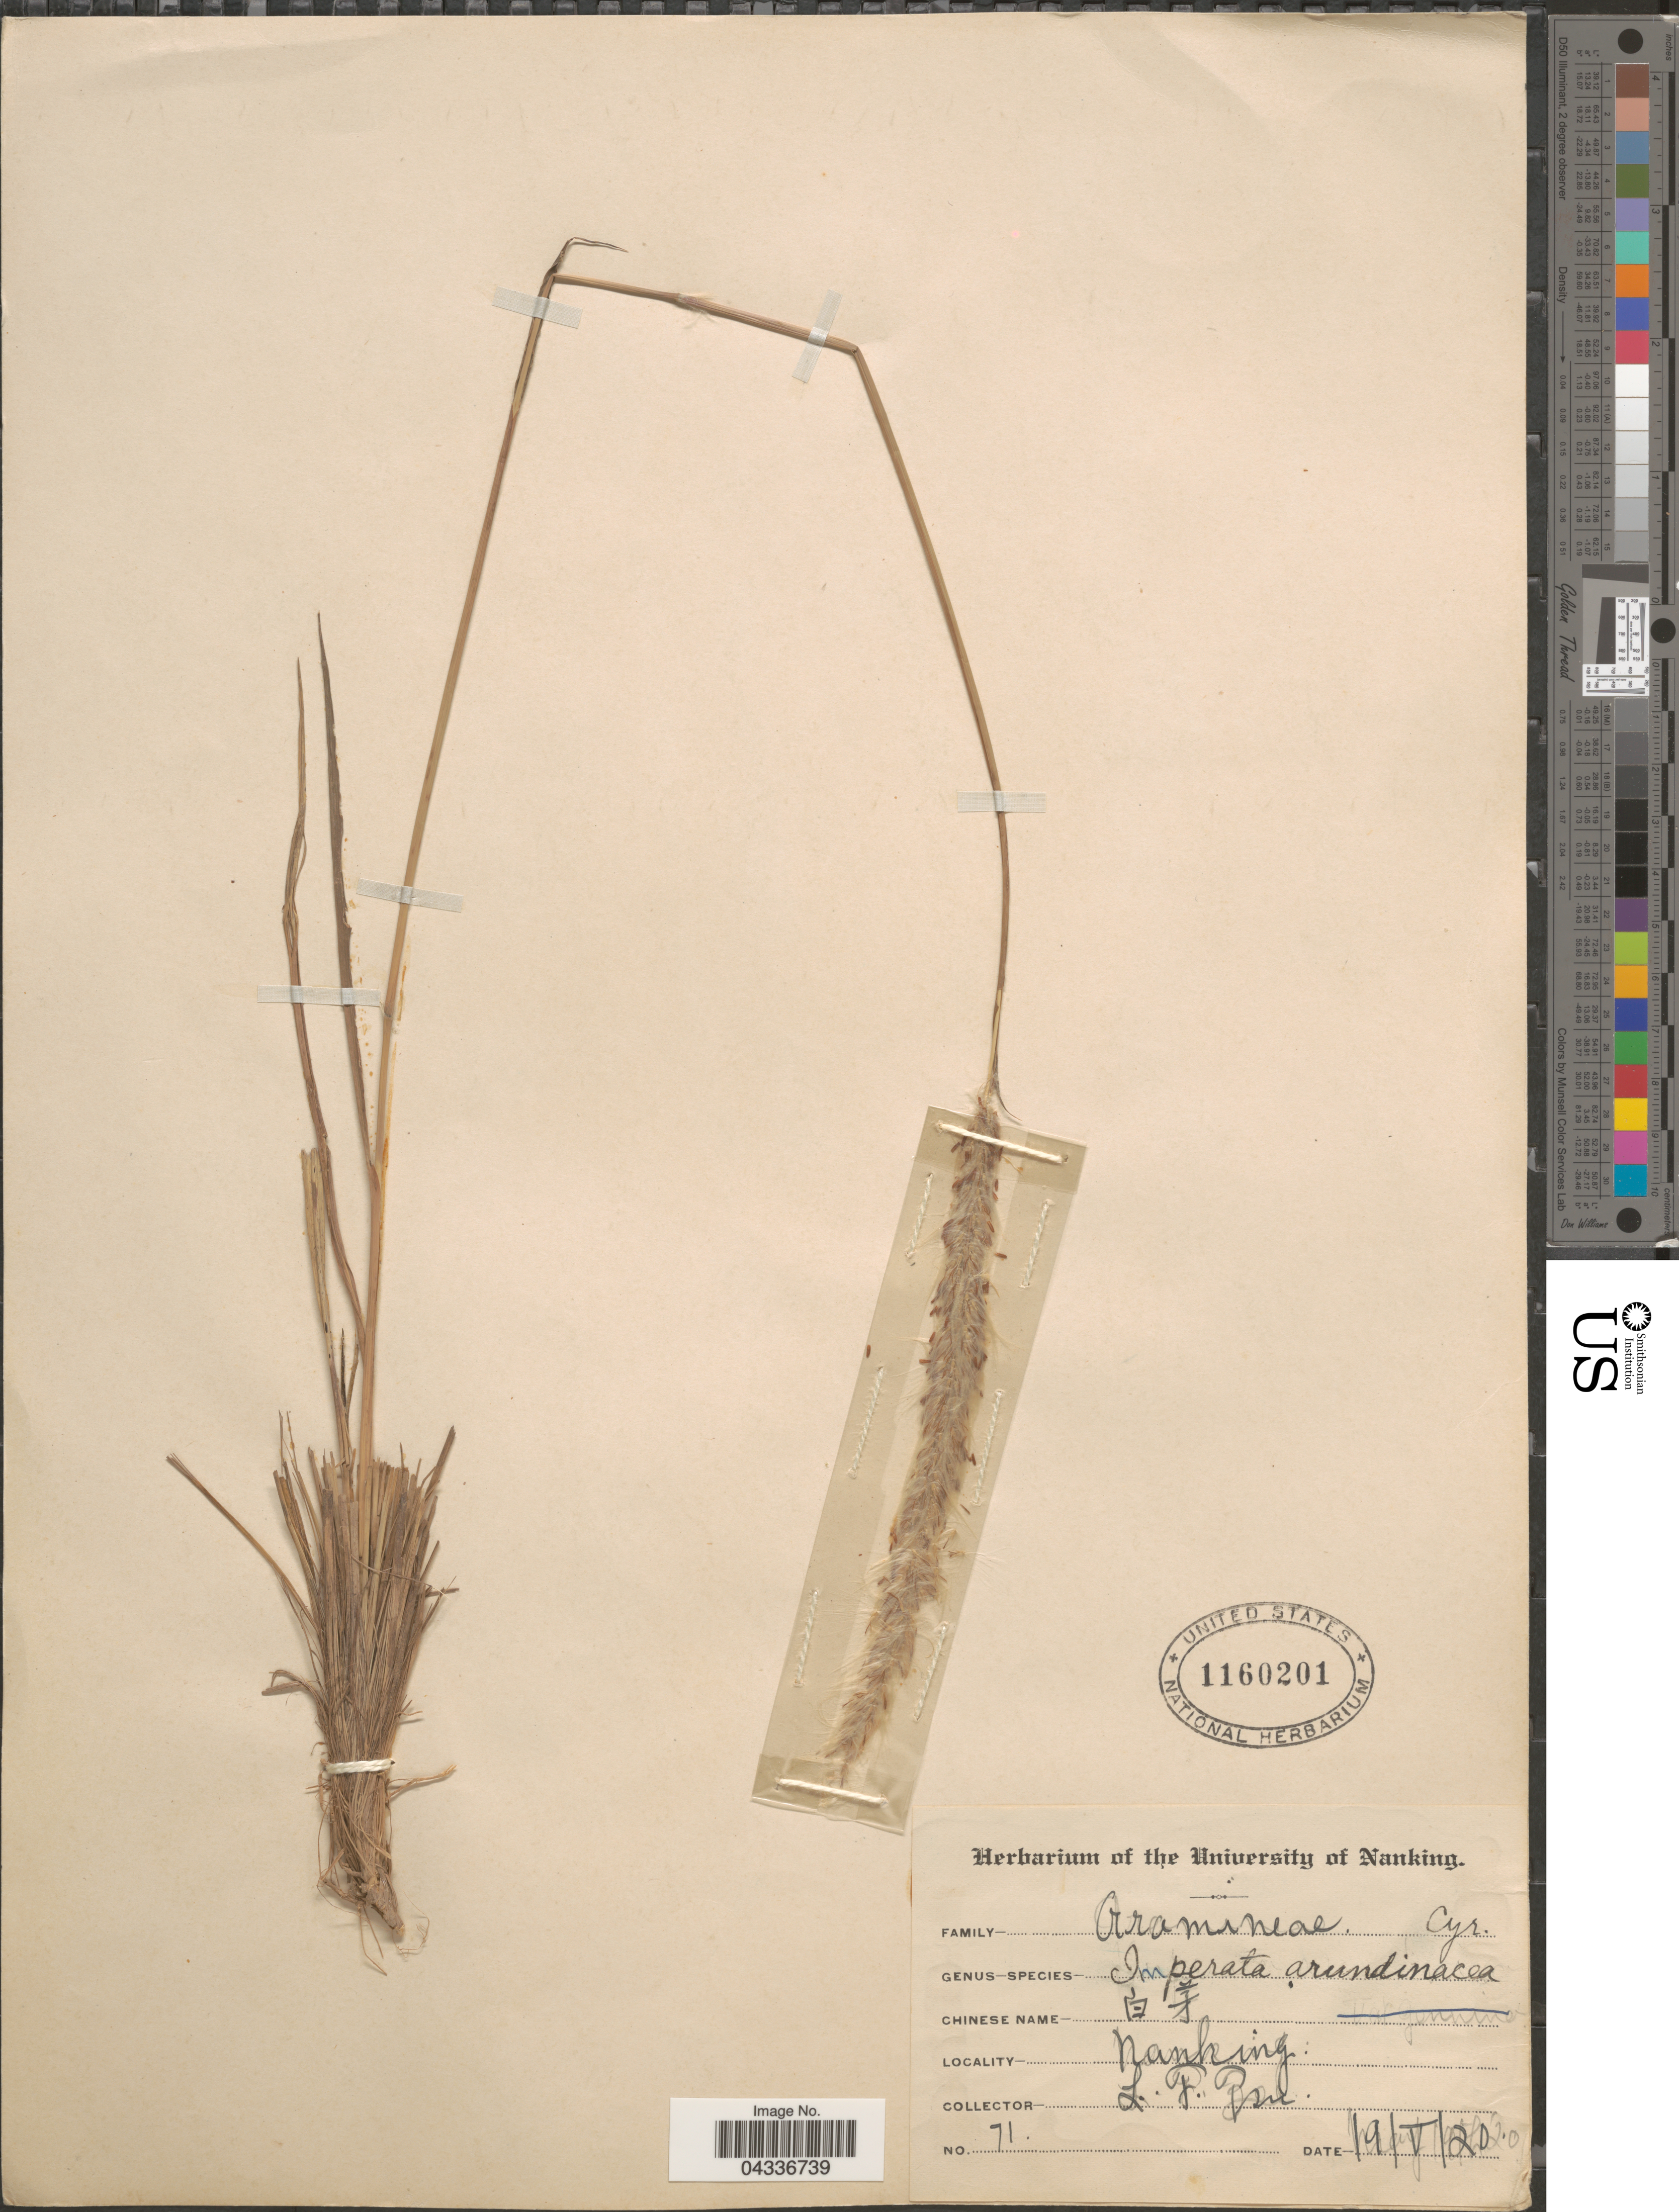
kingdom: Plantae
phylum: Tracheophyta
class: Liliopsida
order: Poales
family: Poaceae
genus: Imperata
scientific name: Imperata cylindrica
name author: (L.) P. Beauv.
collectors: L. Tsu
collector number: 71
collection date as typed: Transcribed d/m/y: 19/5/20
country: China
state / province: Jiangsu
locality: Nanking.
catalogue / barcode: US 1160201